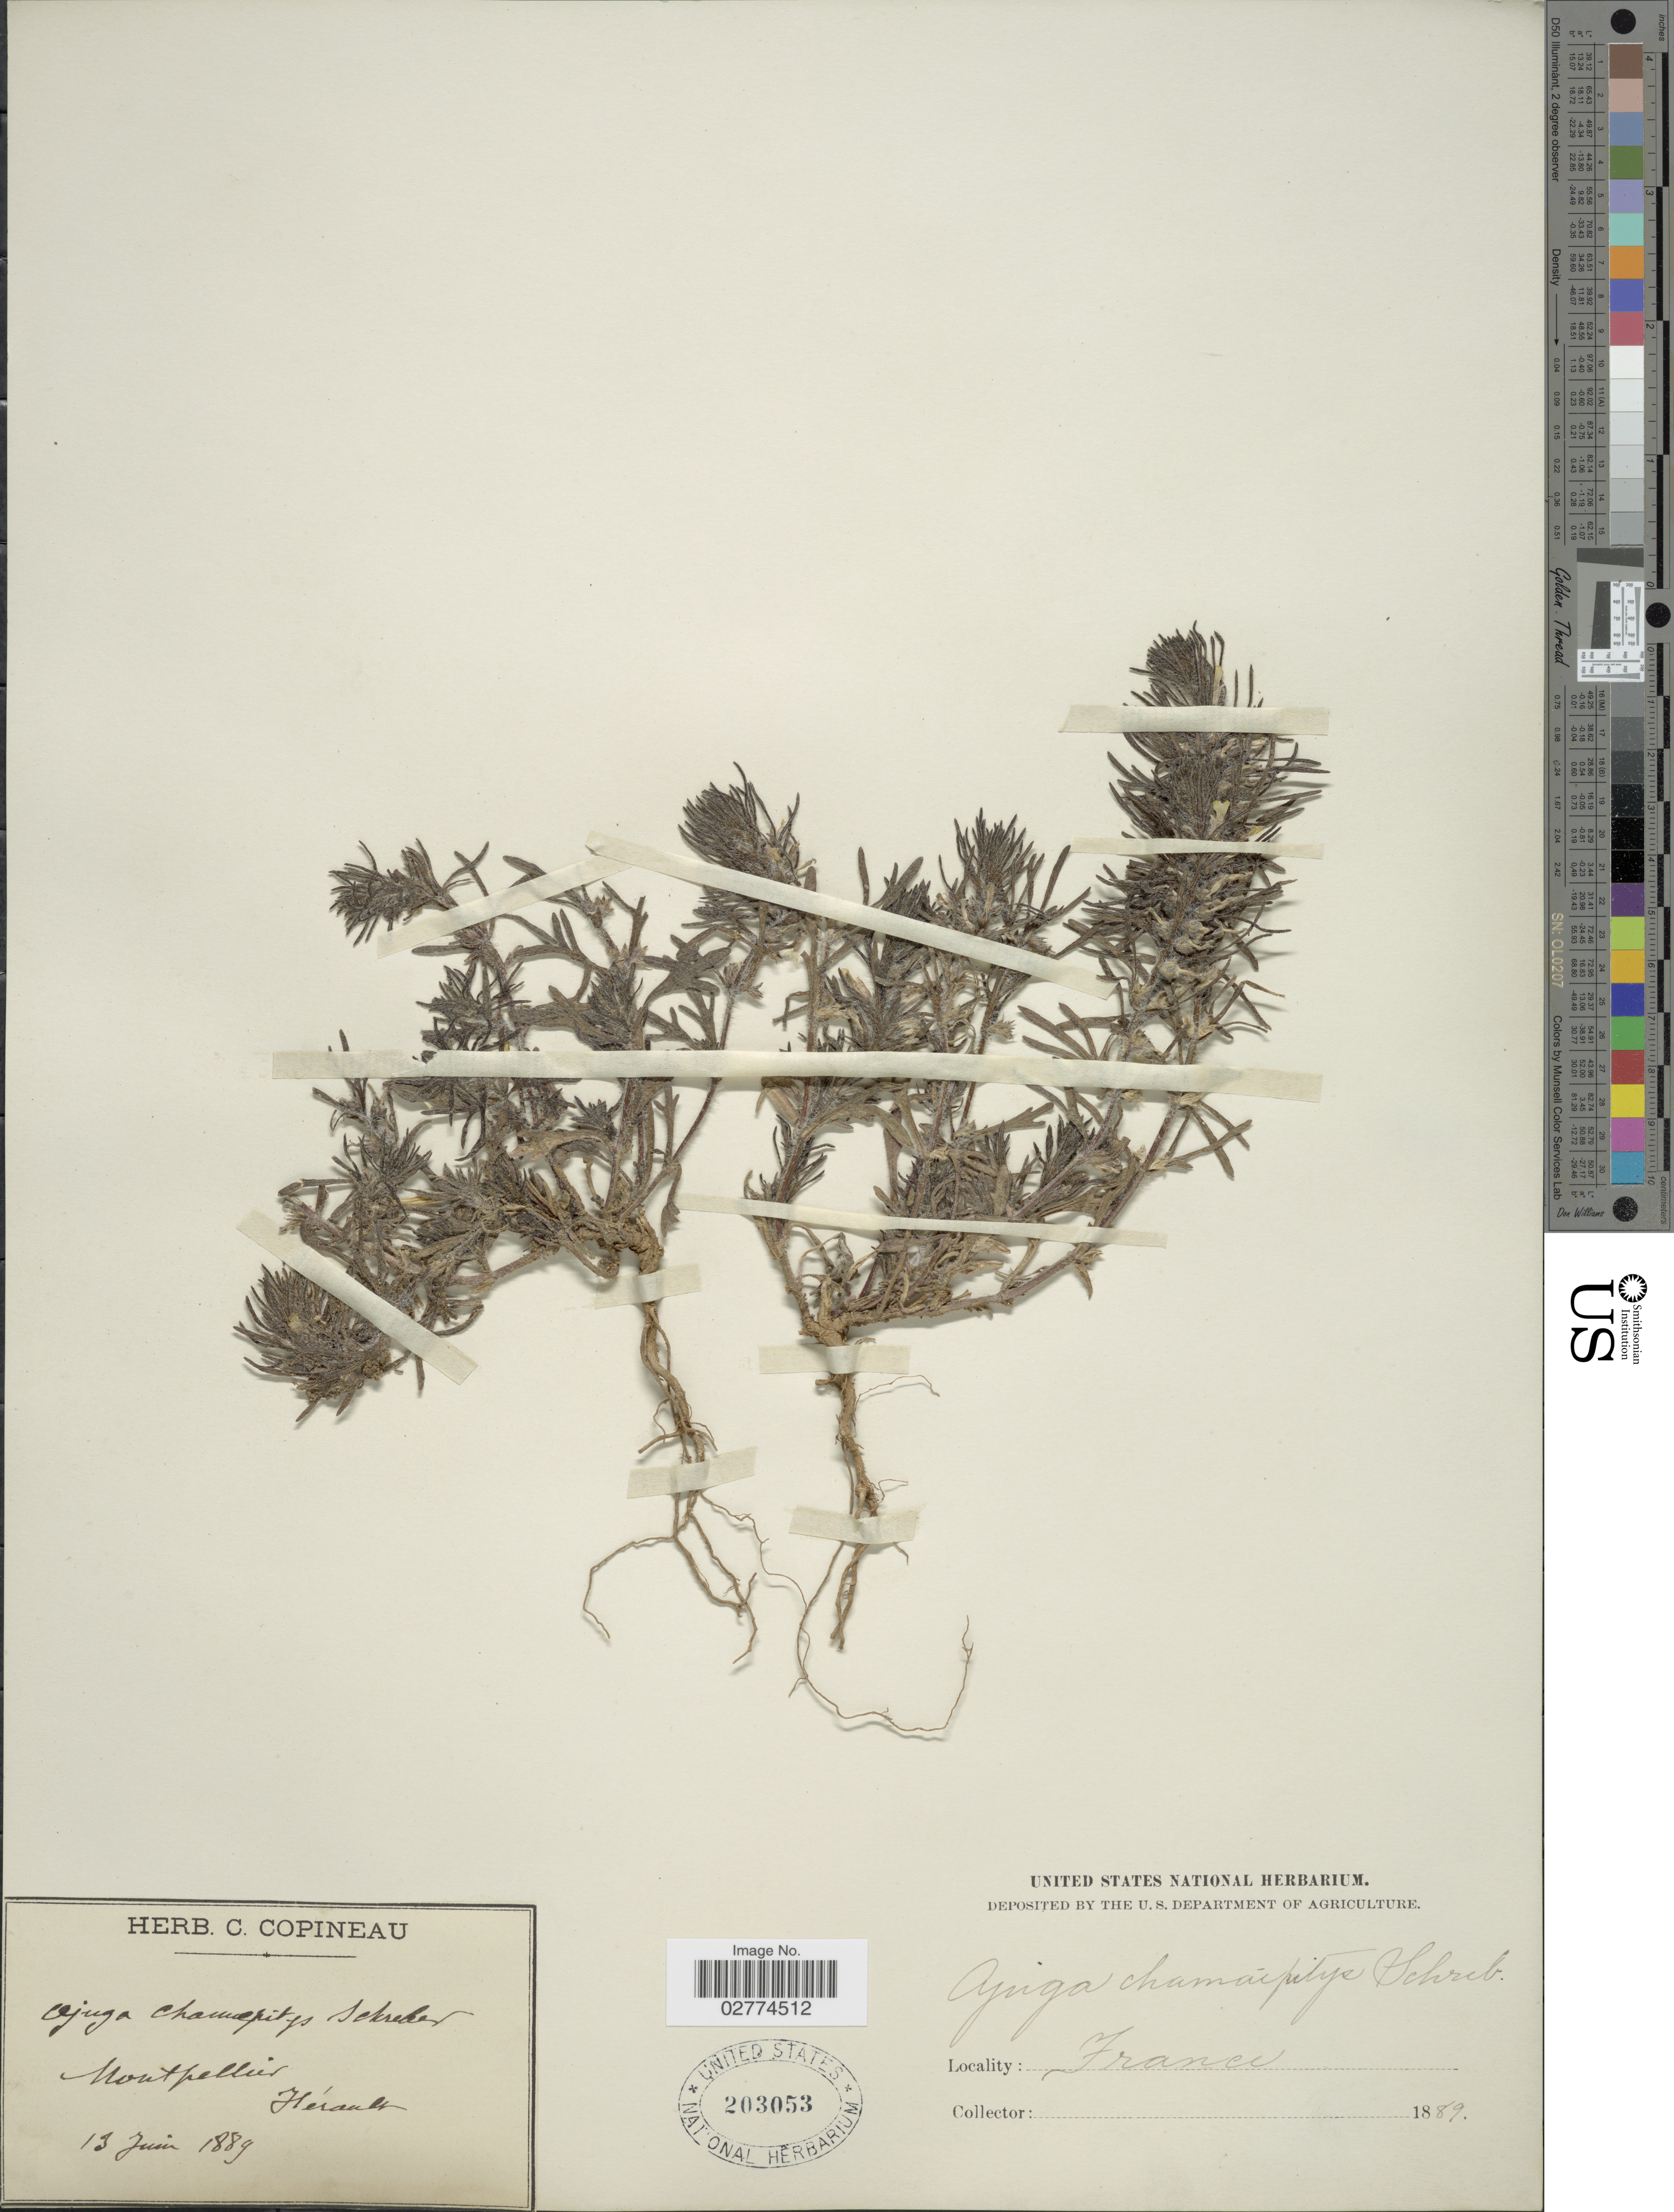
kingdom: Plantae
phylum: Tracheophyta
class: Magnoliopsida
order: Lamiales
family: Lamiaceae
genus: Ajuga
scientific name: Ajuga chamaepitys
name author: (L.) Schreb.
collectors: ex herb. C. Copineau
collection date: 1889-06-13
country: France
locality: Montpellier, Hérault.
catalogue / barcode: US 203053